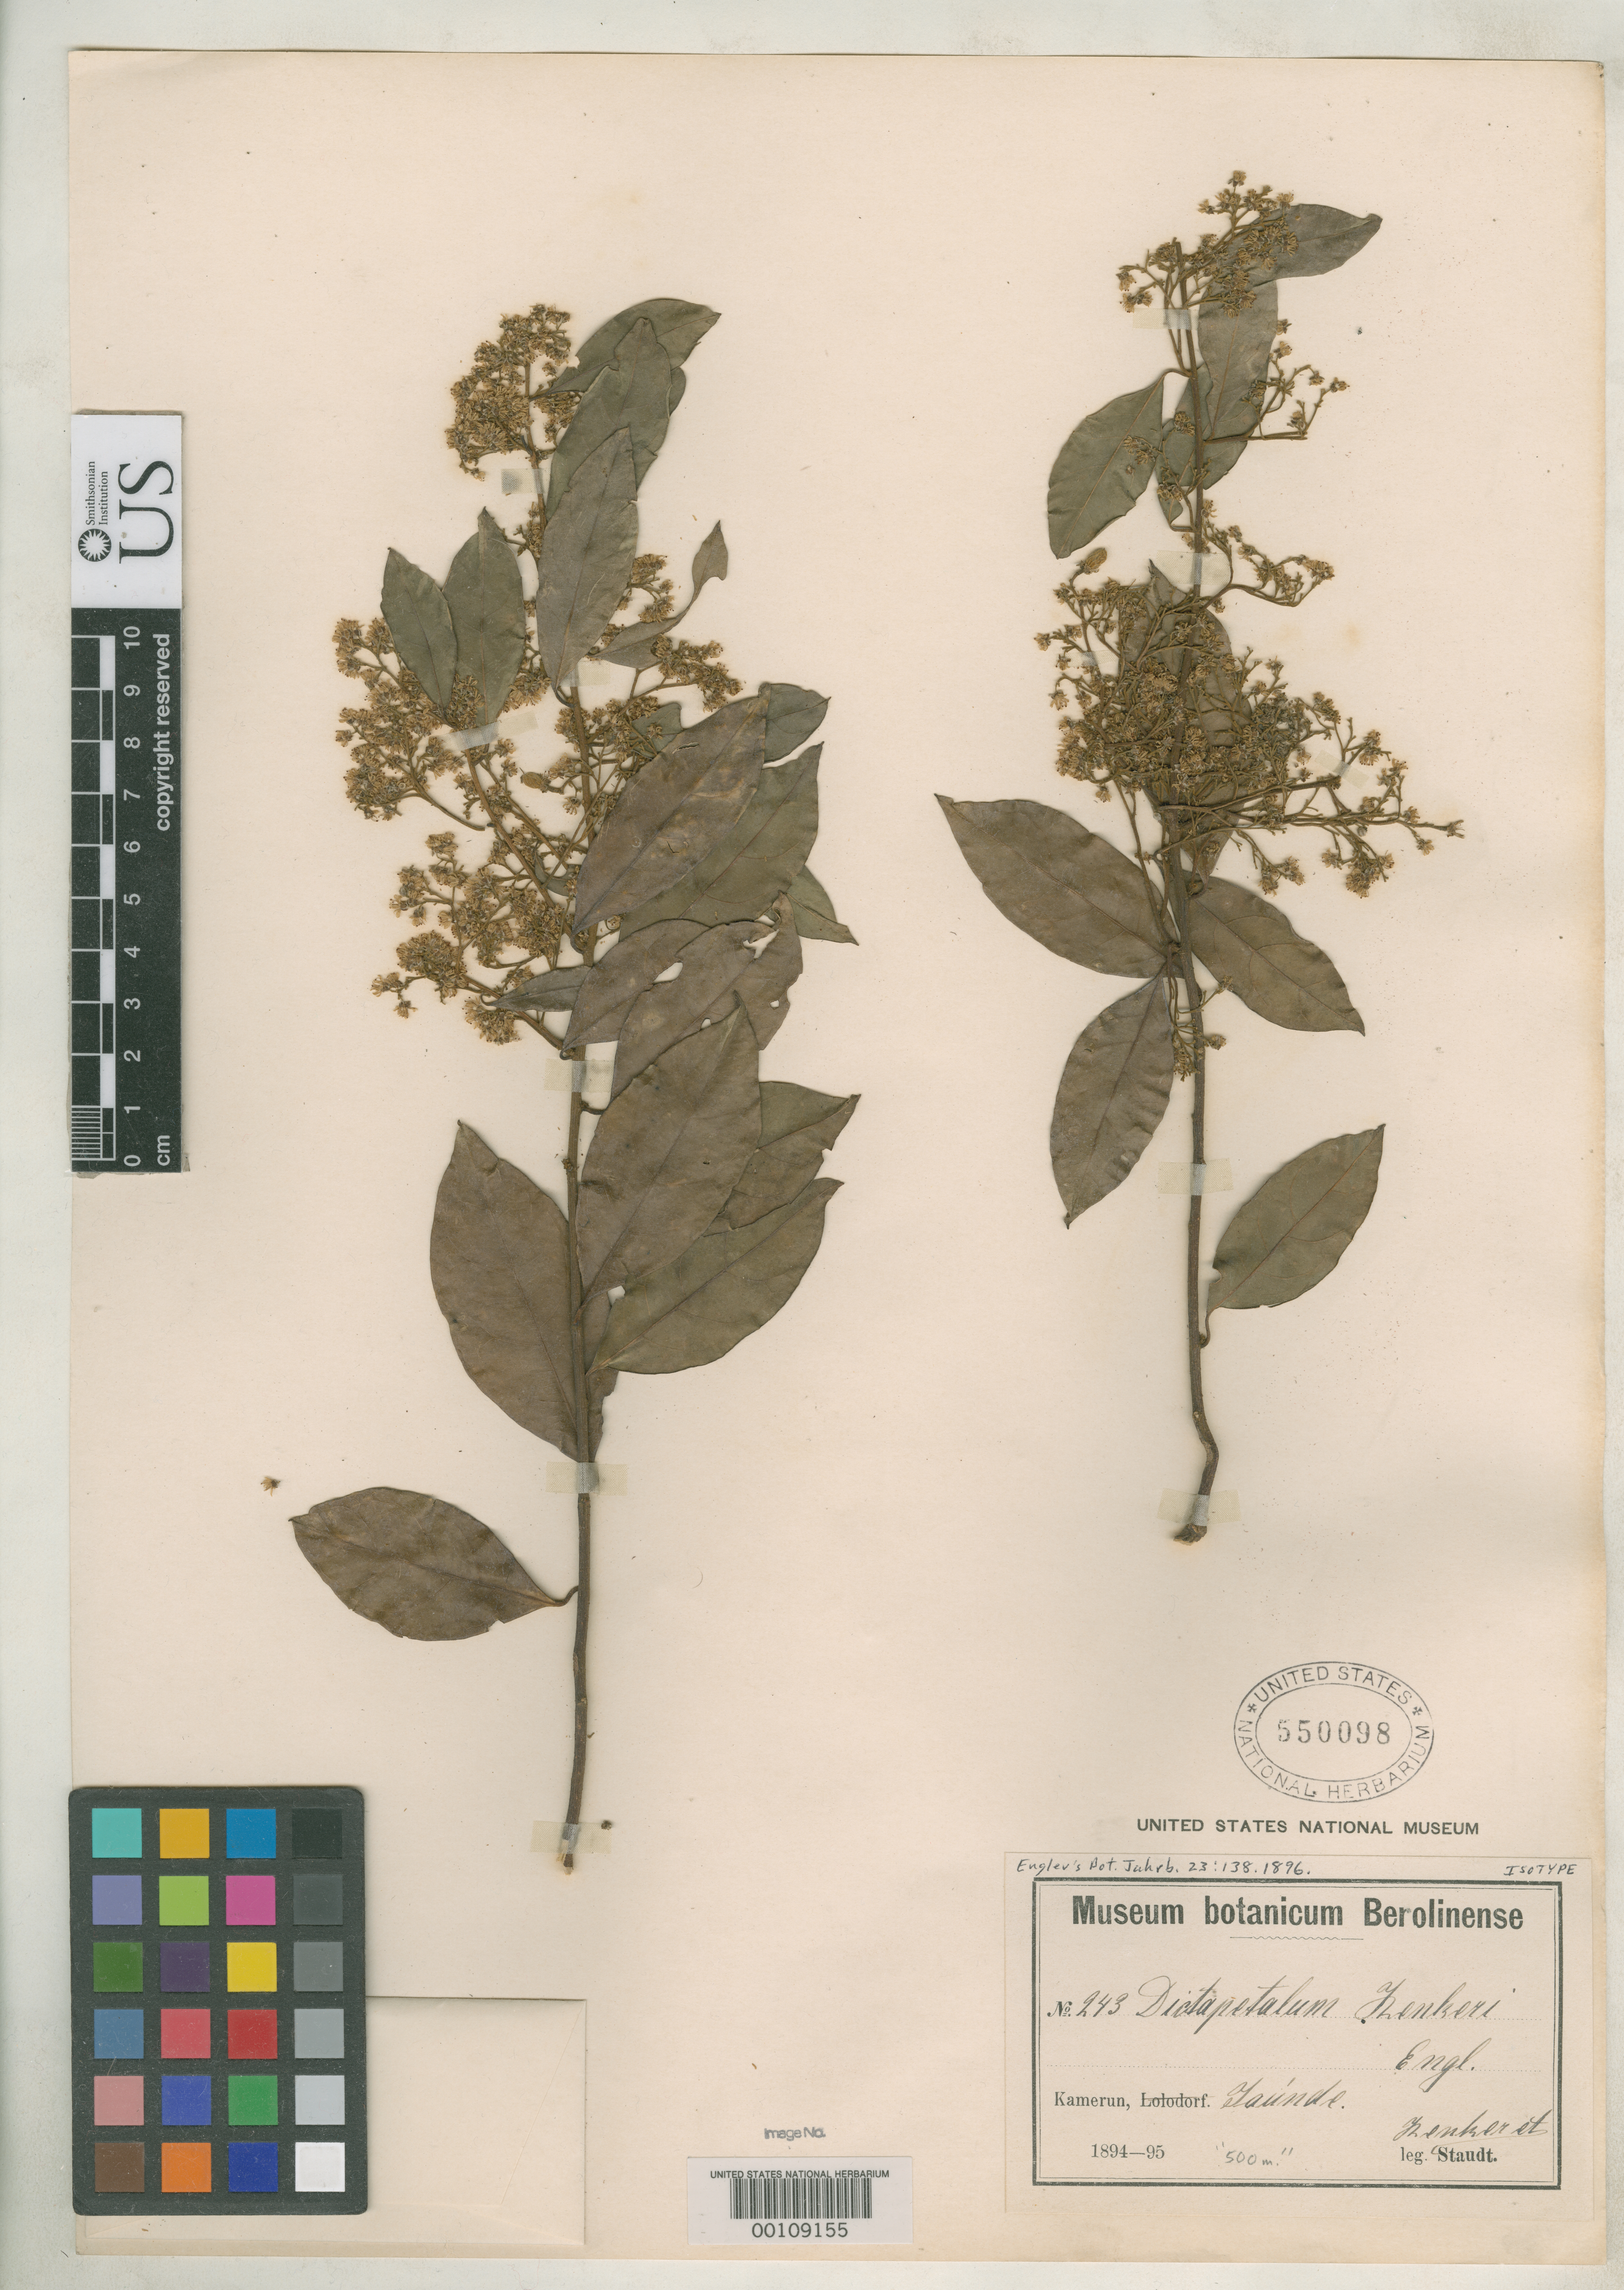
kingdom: Plantae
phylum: Tracheophyta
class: Magnoliopsida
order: Malpighiales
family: Dichapetalaceae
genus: Dichapetalum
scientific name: Dichapetalum zenkeri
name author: Engl.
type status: Isotype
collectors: G. A. Zenker & A. Staudt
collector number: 243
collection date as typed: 1894 to -- --- 1895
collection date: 1894/1895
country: Cameroon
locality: Yaounde.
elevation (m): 500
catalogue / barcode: US 550098